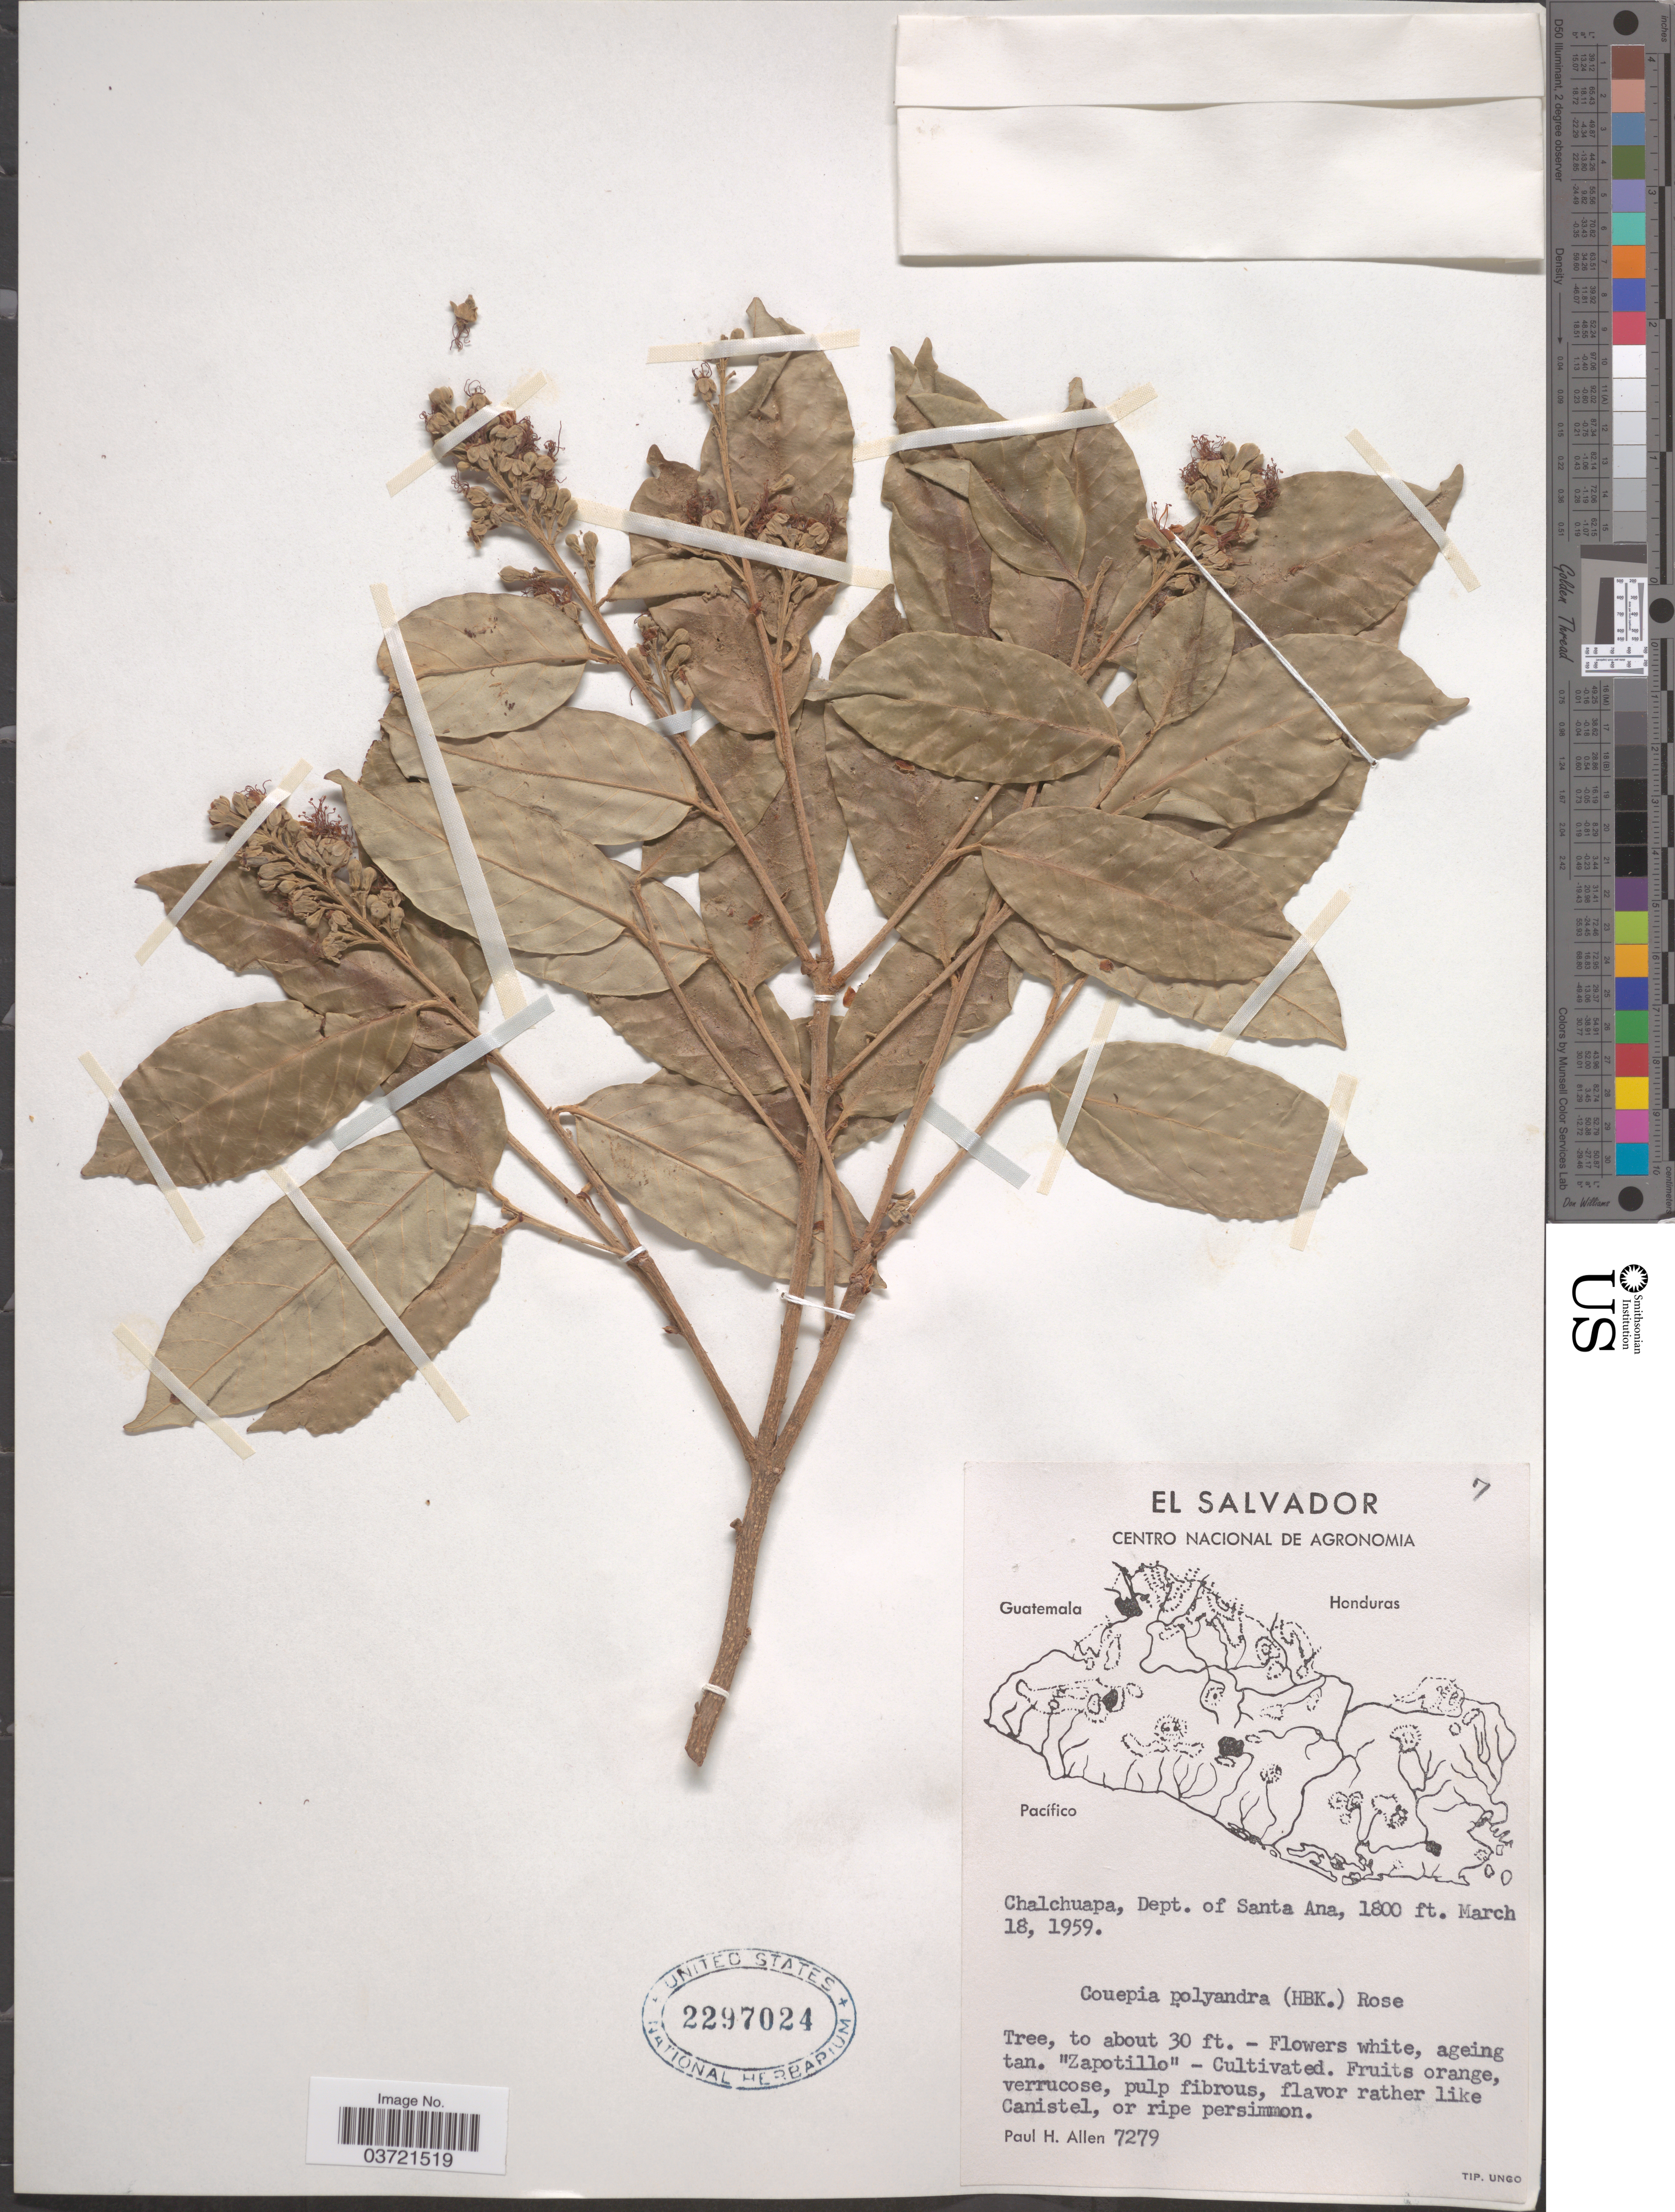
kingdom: Plantae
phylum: Tracheophyta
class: Magnoliopsida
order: Malpighiales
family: Chrysobalanaceae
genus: Couepia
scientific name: Couepia polyandra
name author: (Kunth) Rose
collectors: P. H. Allen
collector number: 7279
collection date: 1959-03-18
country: El Salvador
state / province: Santa Ana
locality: Chalchuapa, Dept. of Santa Ana.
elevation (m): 549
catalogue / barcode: US 2297024